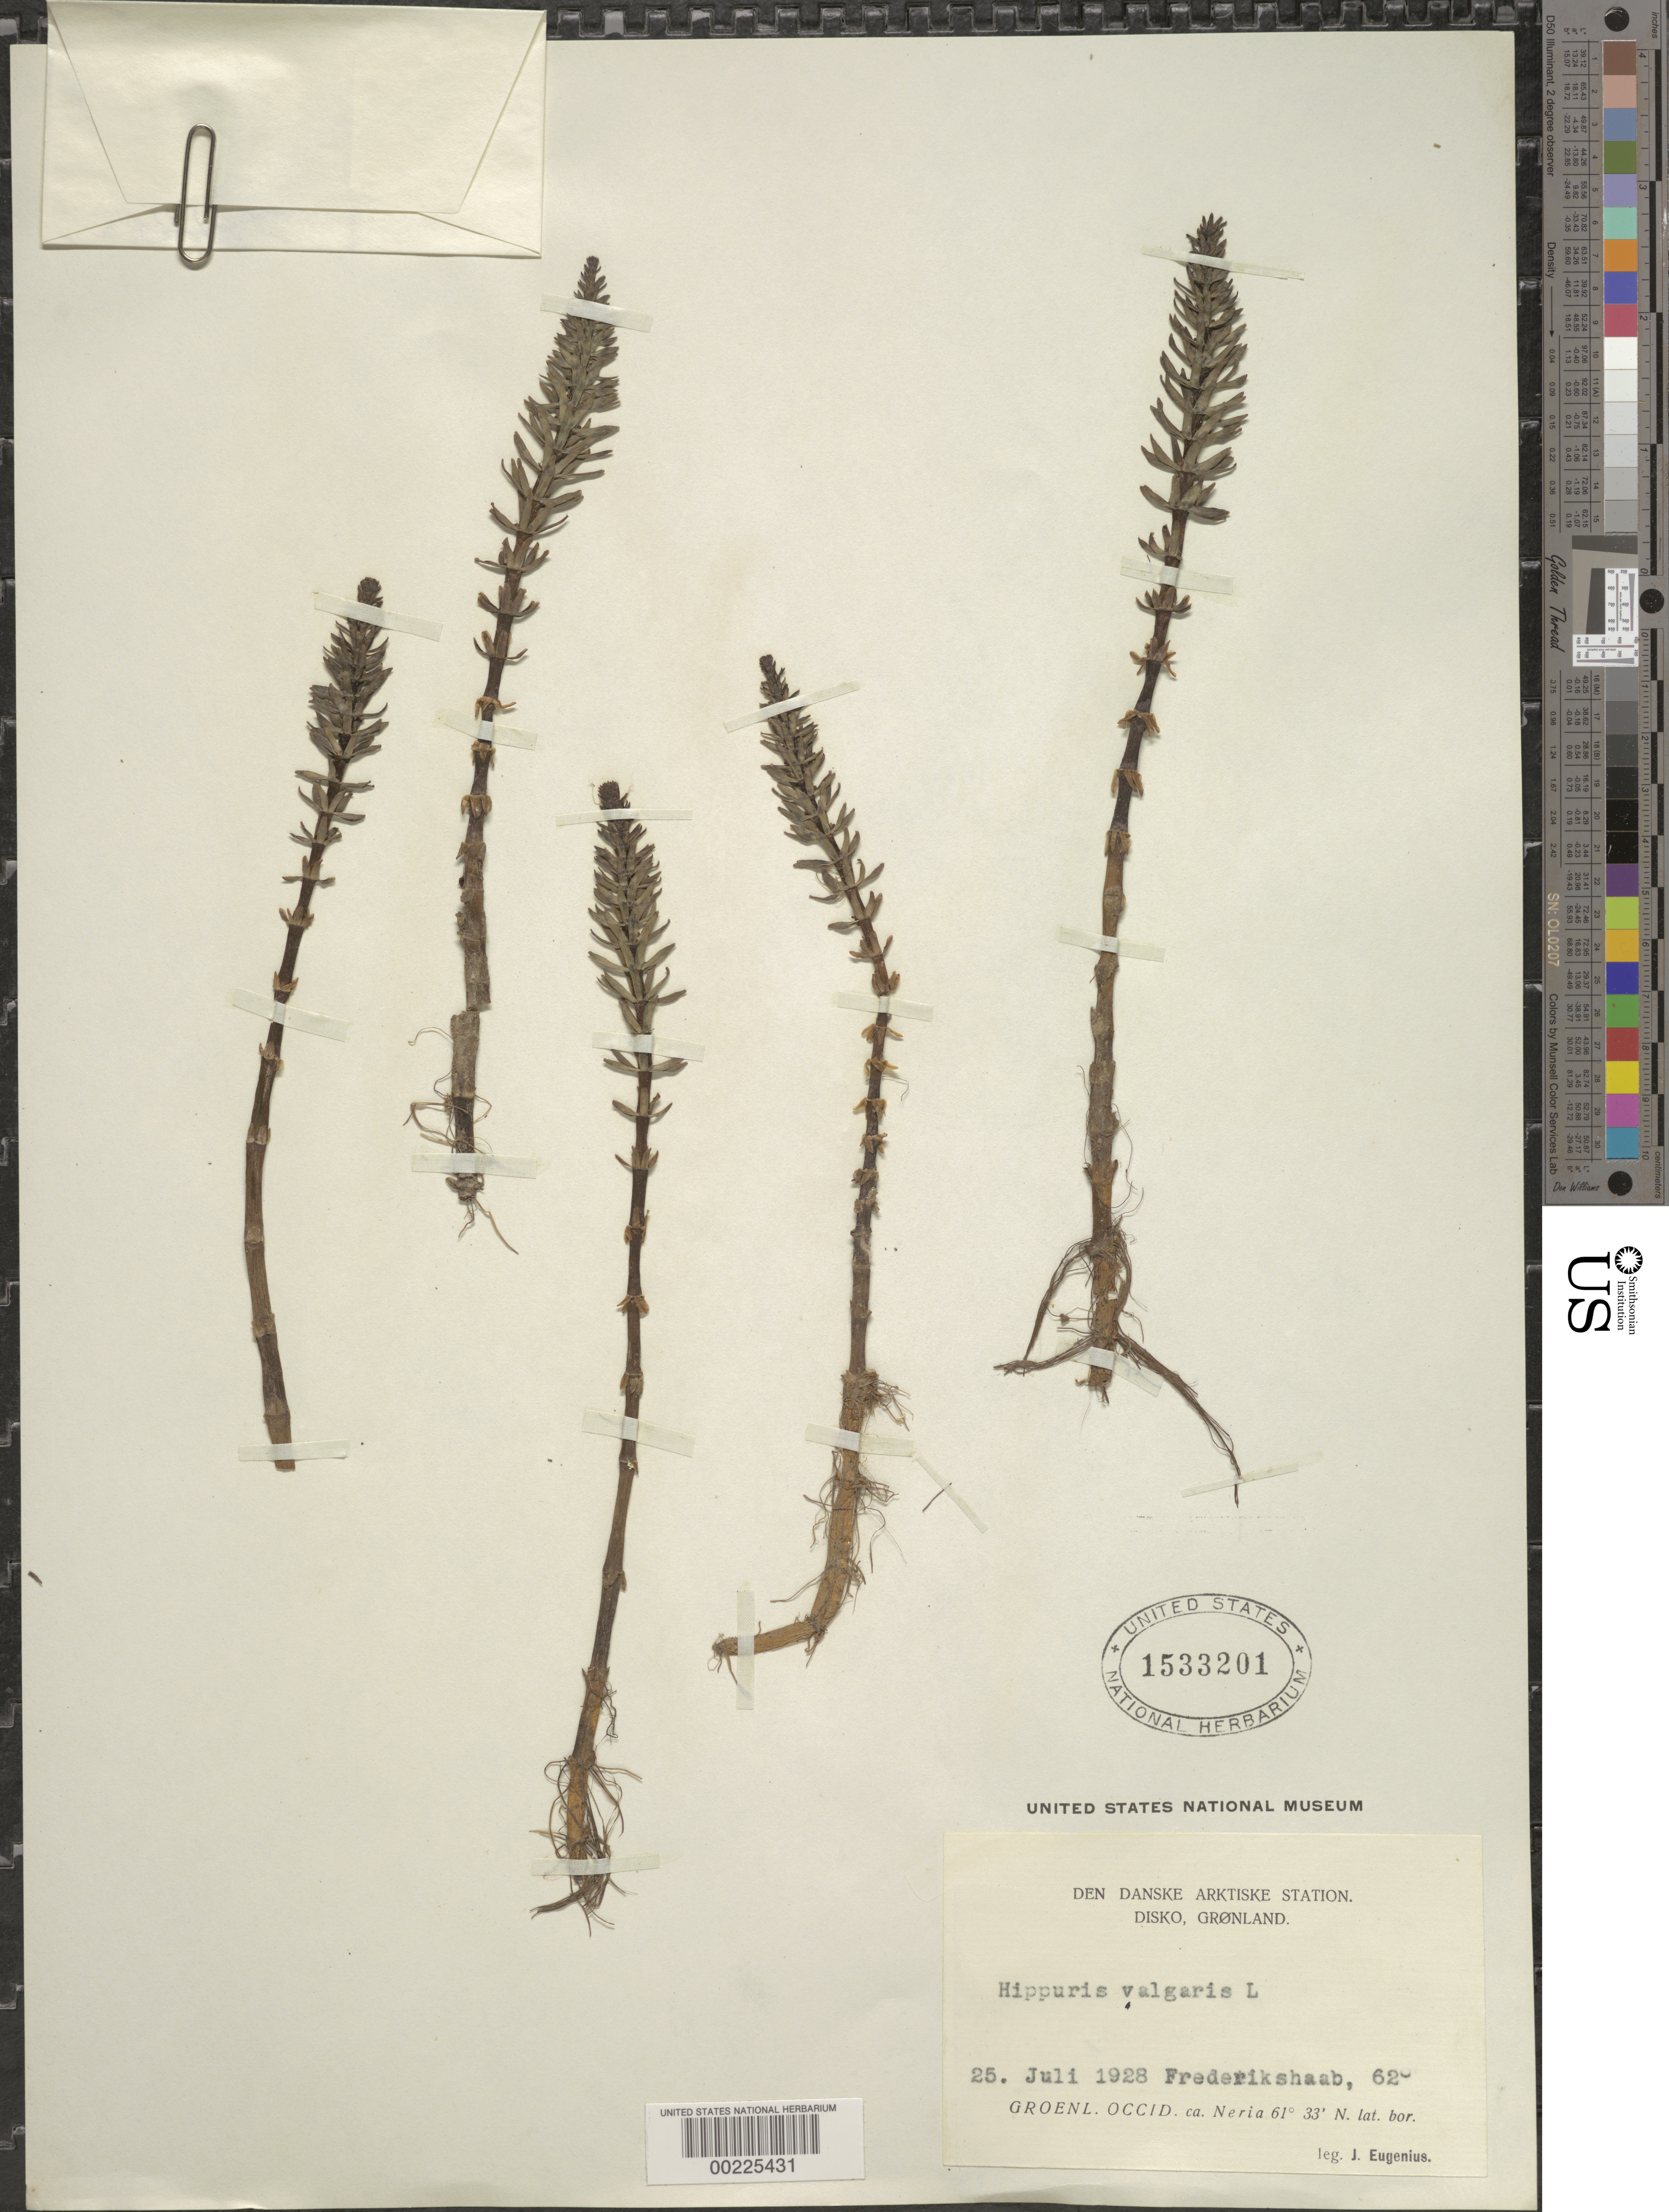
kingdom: Plantae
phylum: Tracheophyta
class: Magnoliopsida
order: Lamiales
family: Plantaginaceae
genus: Hippuris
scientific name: Hippuris vulgaris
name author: L.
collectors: J. Eugenius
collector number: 628?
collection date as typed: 25 Jul 1928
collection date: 1928-07-25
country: Greenland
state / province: Vestgrønland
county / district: Paamiut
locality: Frederikshaab, greenland west caneria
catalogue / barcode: US 1533201